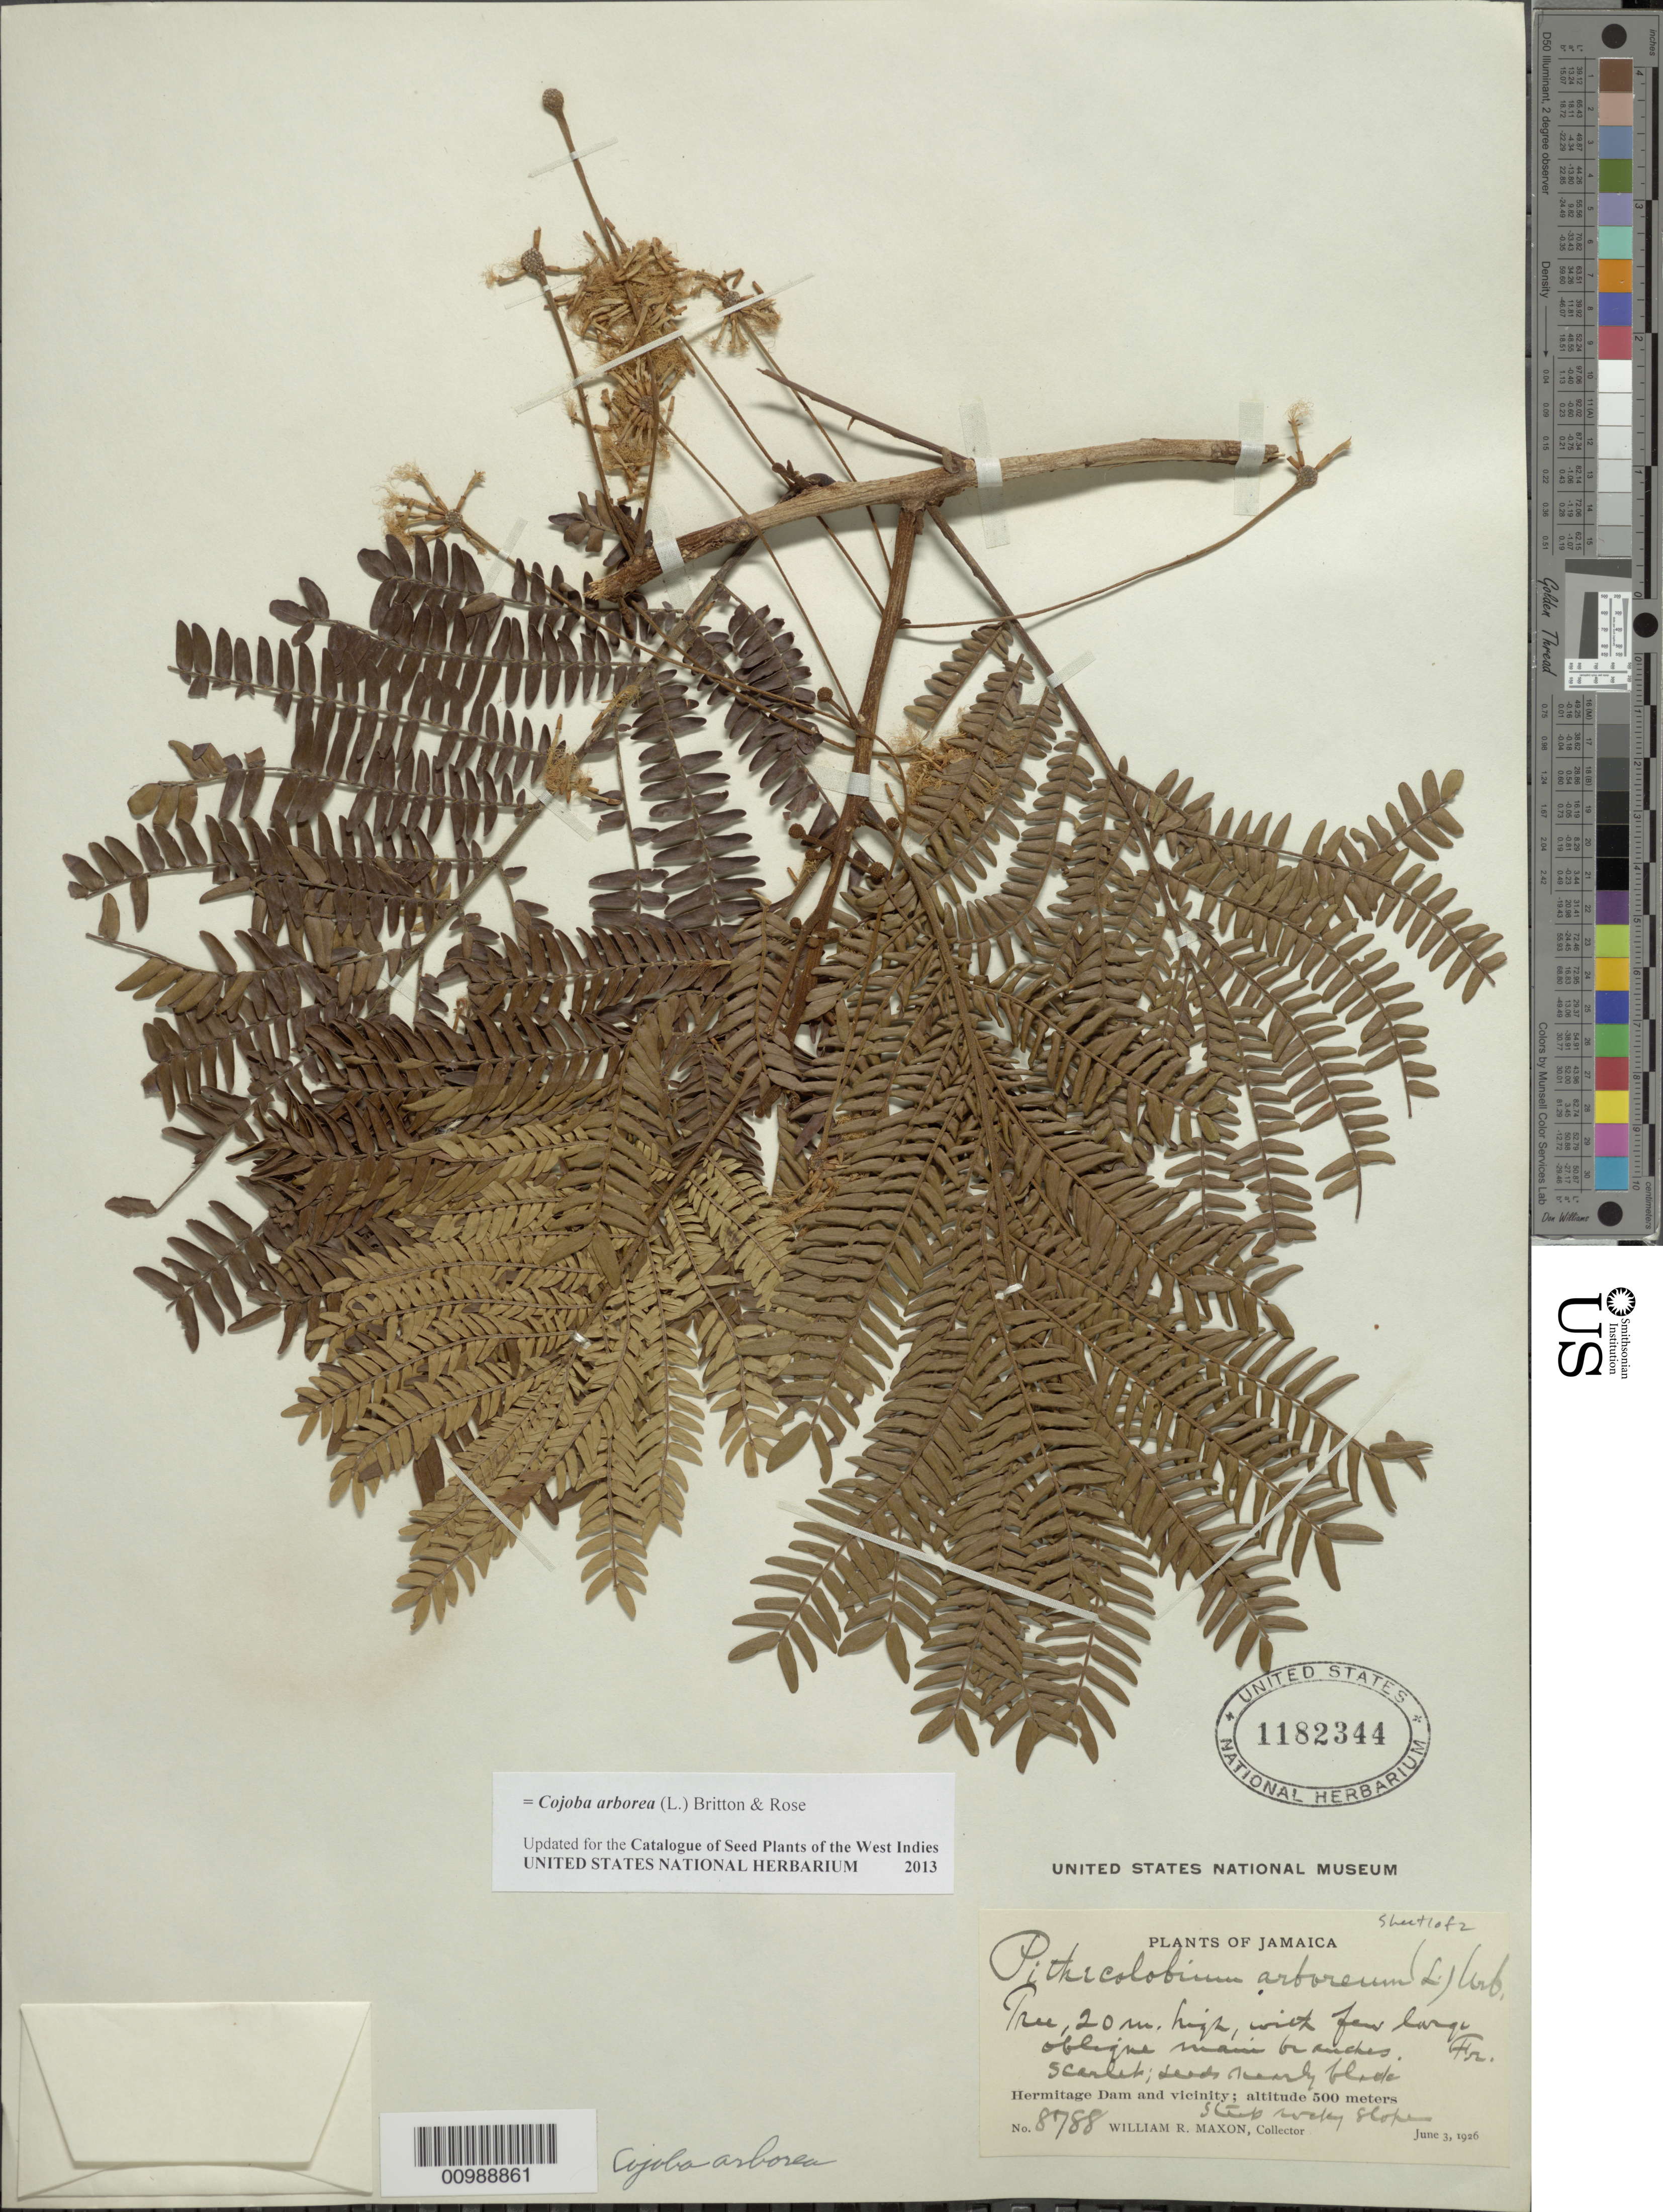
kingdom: Plantae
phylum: Tracheophyta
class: Magnoliopsida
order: Fabales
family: Fabaceae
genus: Cojoba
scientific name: Cojoba arborea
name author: (L.) Britton & Rose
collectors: W. R. Maxon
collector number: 8788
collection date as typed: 03 Jun 1926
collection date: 1926-06-03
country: Jamaica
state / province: Saint Andrew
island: Jamaica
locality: Hermitage Dam and vicinity, rocky slope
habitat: Steep rocky slope.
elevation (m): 500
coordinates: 0 N, 0 E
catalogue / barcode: US 1182344